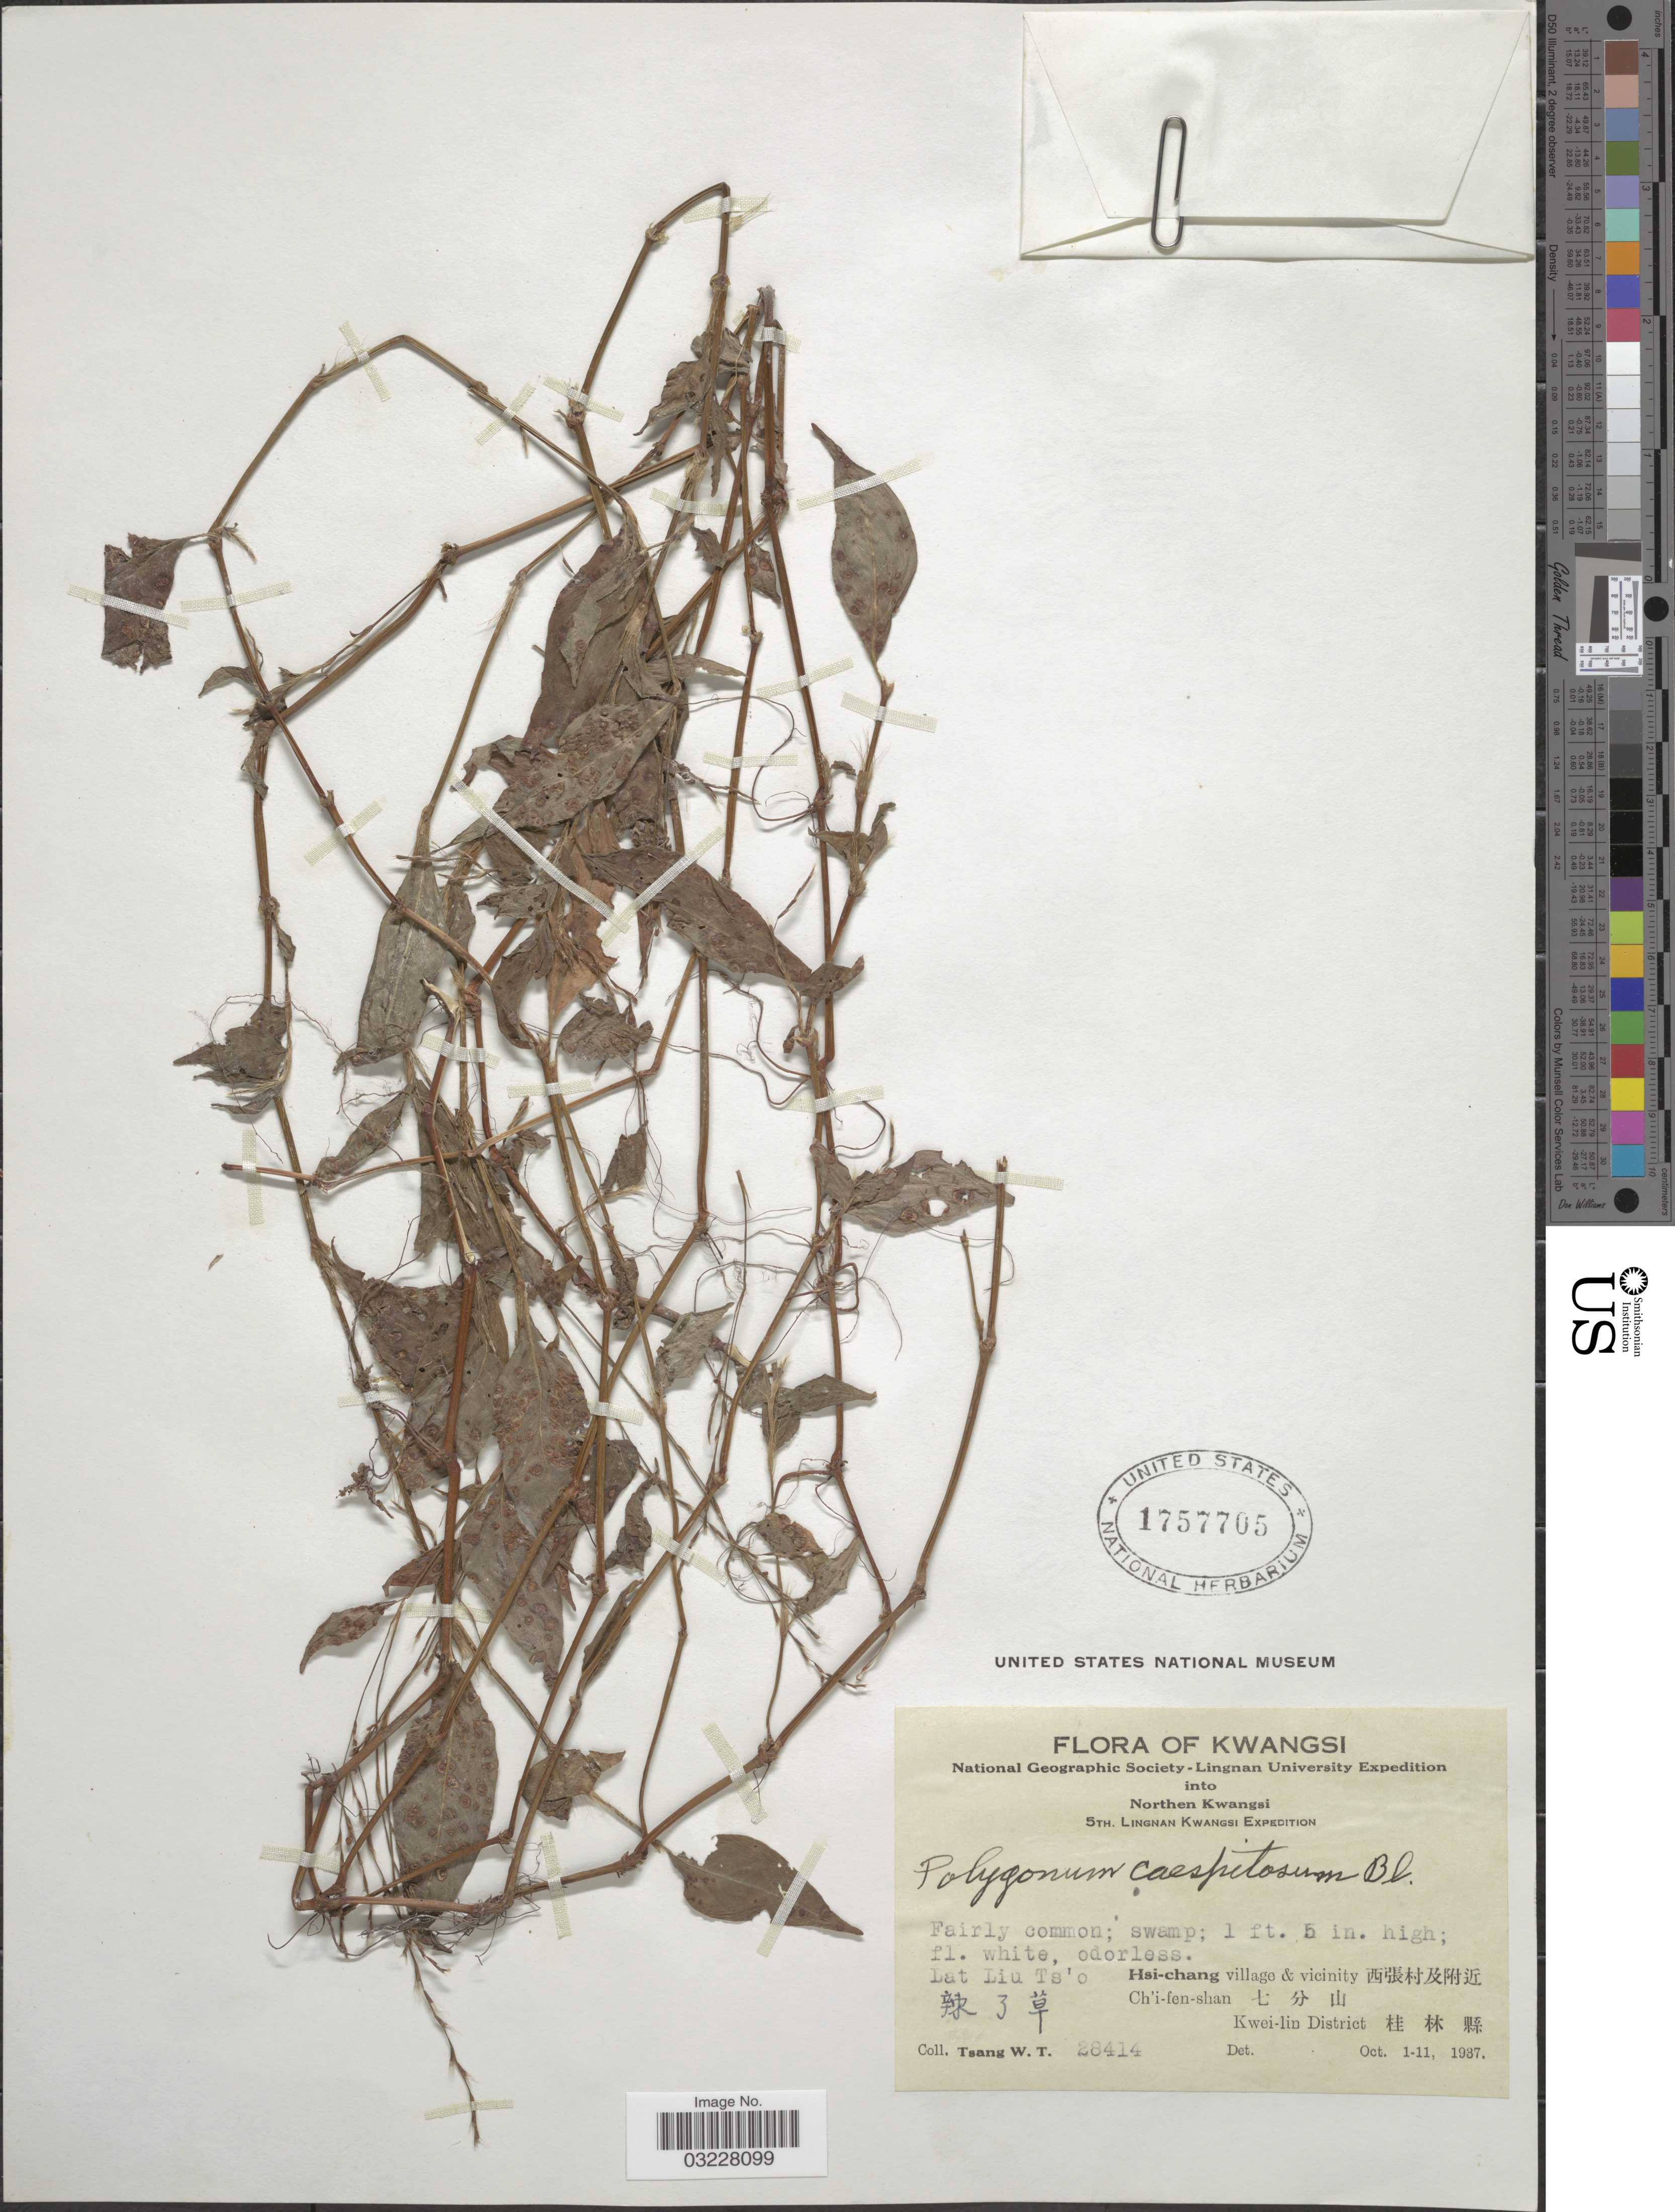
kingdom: Plantae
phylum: Tracheophyta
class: Magnoliopsida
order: Caryophyllales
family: Polygonaceae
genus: Polygonum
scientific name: Polygonum caespitosum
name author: Blume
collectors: W. T. Tsang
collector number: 28414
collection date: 1937-10-01/1937-10-11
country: China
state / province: Guangxi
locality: Kwangsi, Northern Kwangsi. Lat Liu Ts'o. Hsi-chang village & vicinity X, Ch'i-fen-shan X, Kwei-lin District X.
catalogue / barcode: US 1757705